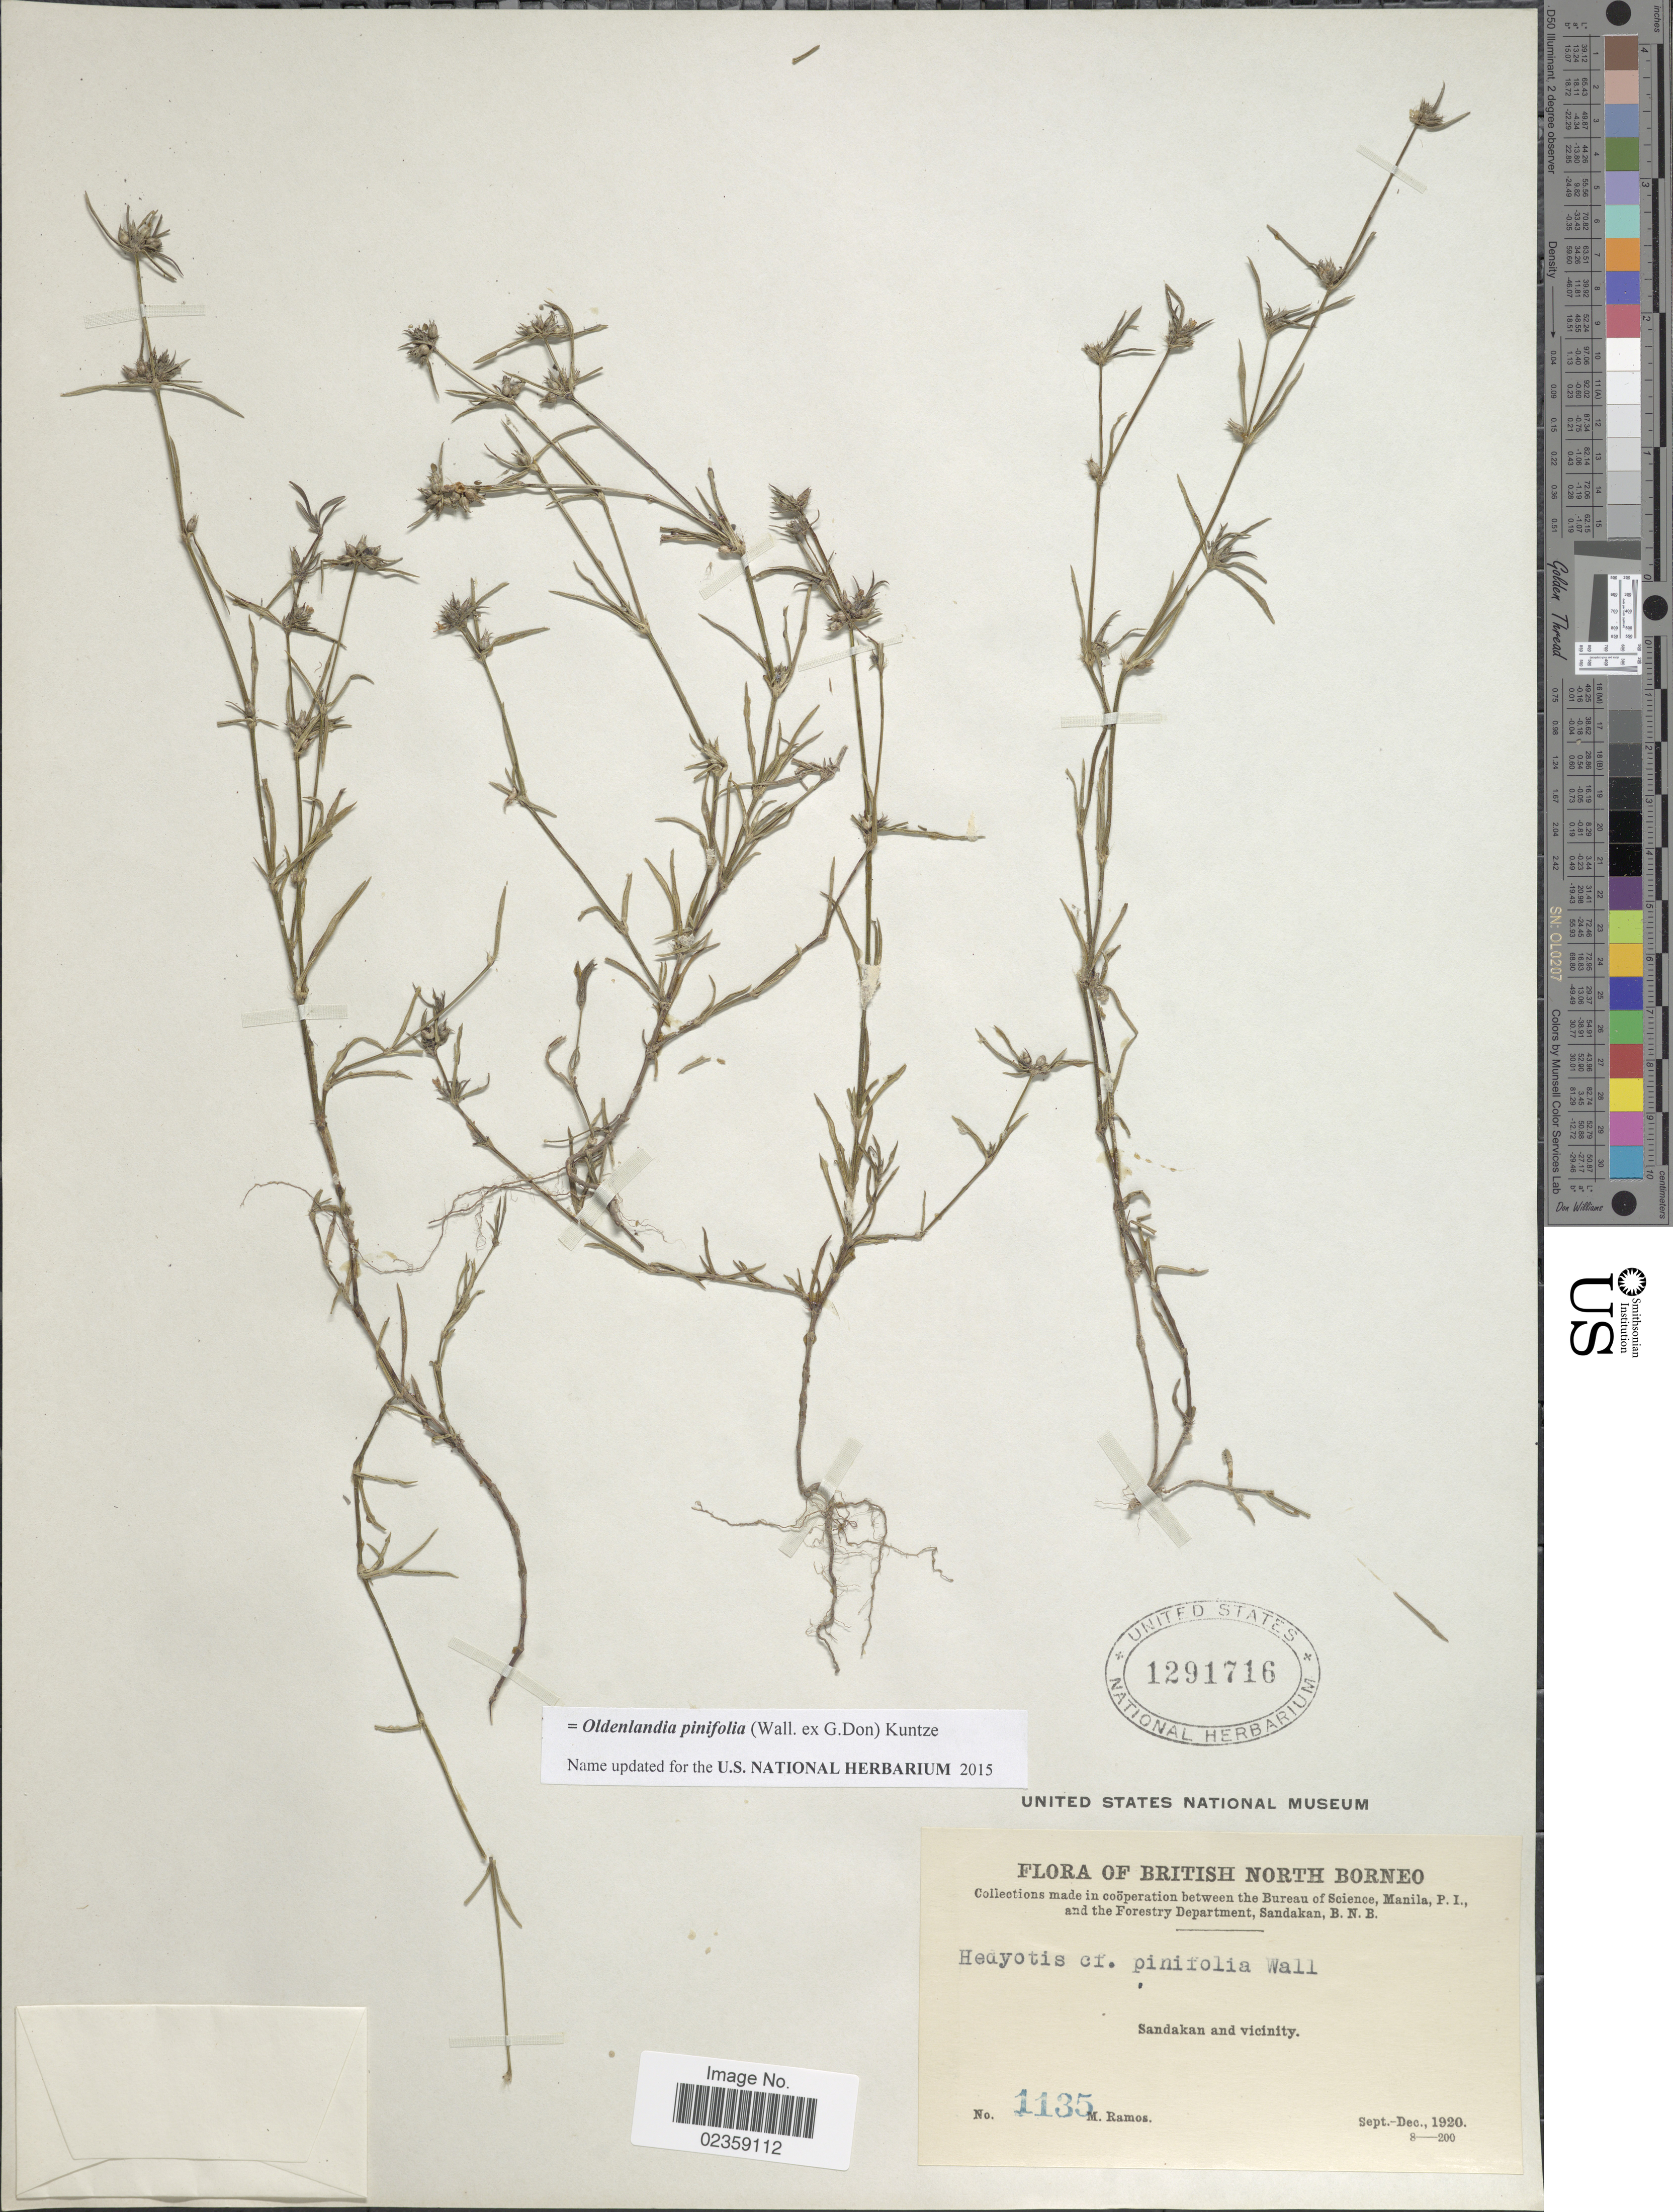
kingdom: Plantae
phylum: Tracheophyta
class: Magnoliopsida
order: Gentianales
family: Rubiaceae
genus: Oldenlandia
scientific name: Oldenlandia pinifolia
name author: (Wall. ex G. Don) Kuntze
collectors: M. Ramos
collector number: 1135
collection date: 1920-09/1920-12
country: Malaysia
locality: British North Borneo. Sandakan and vicinity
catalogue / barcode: US 1291716